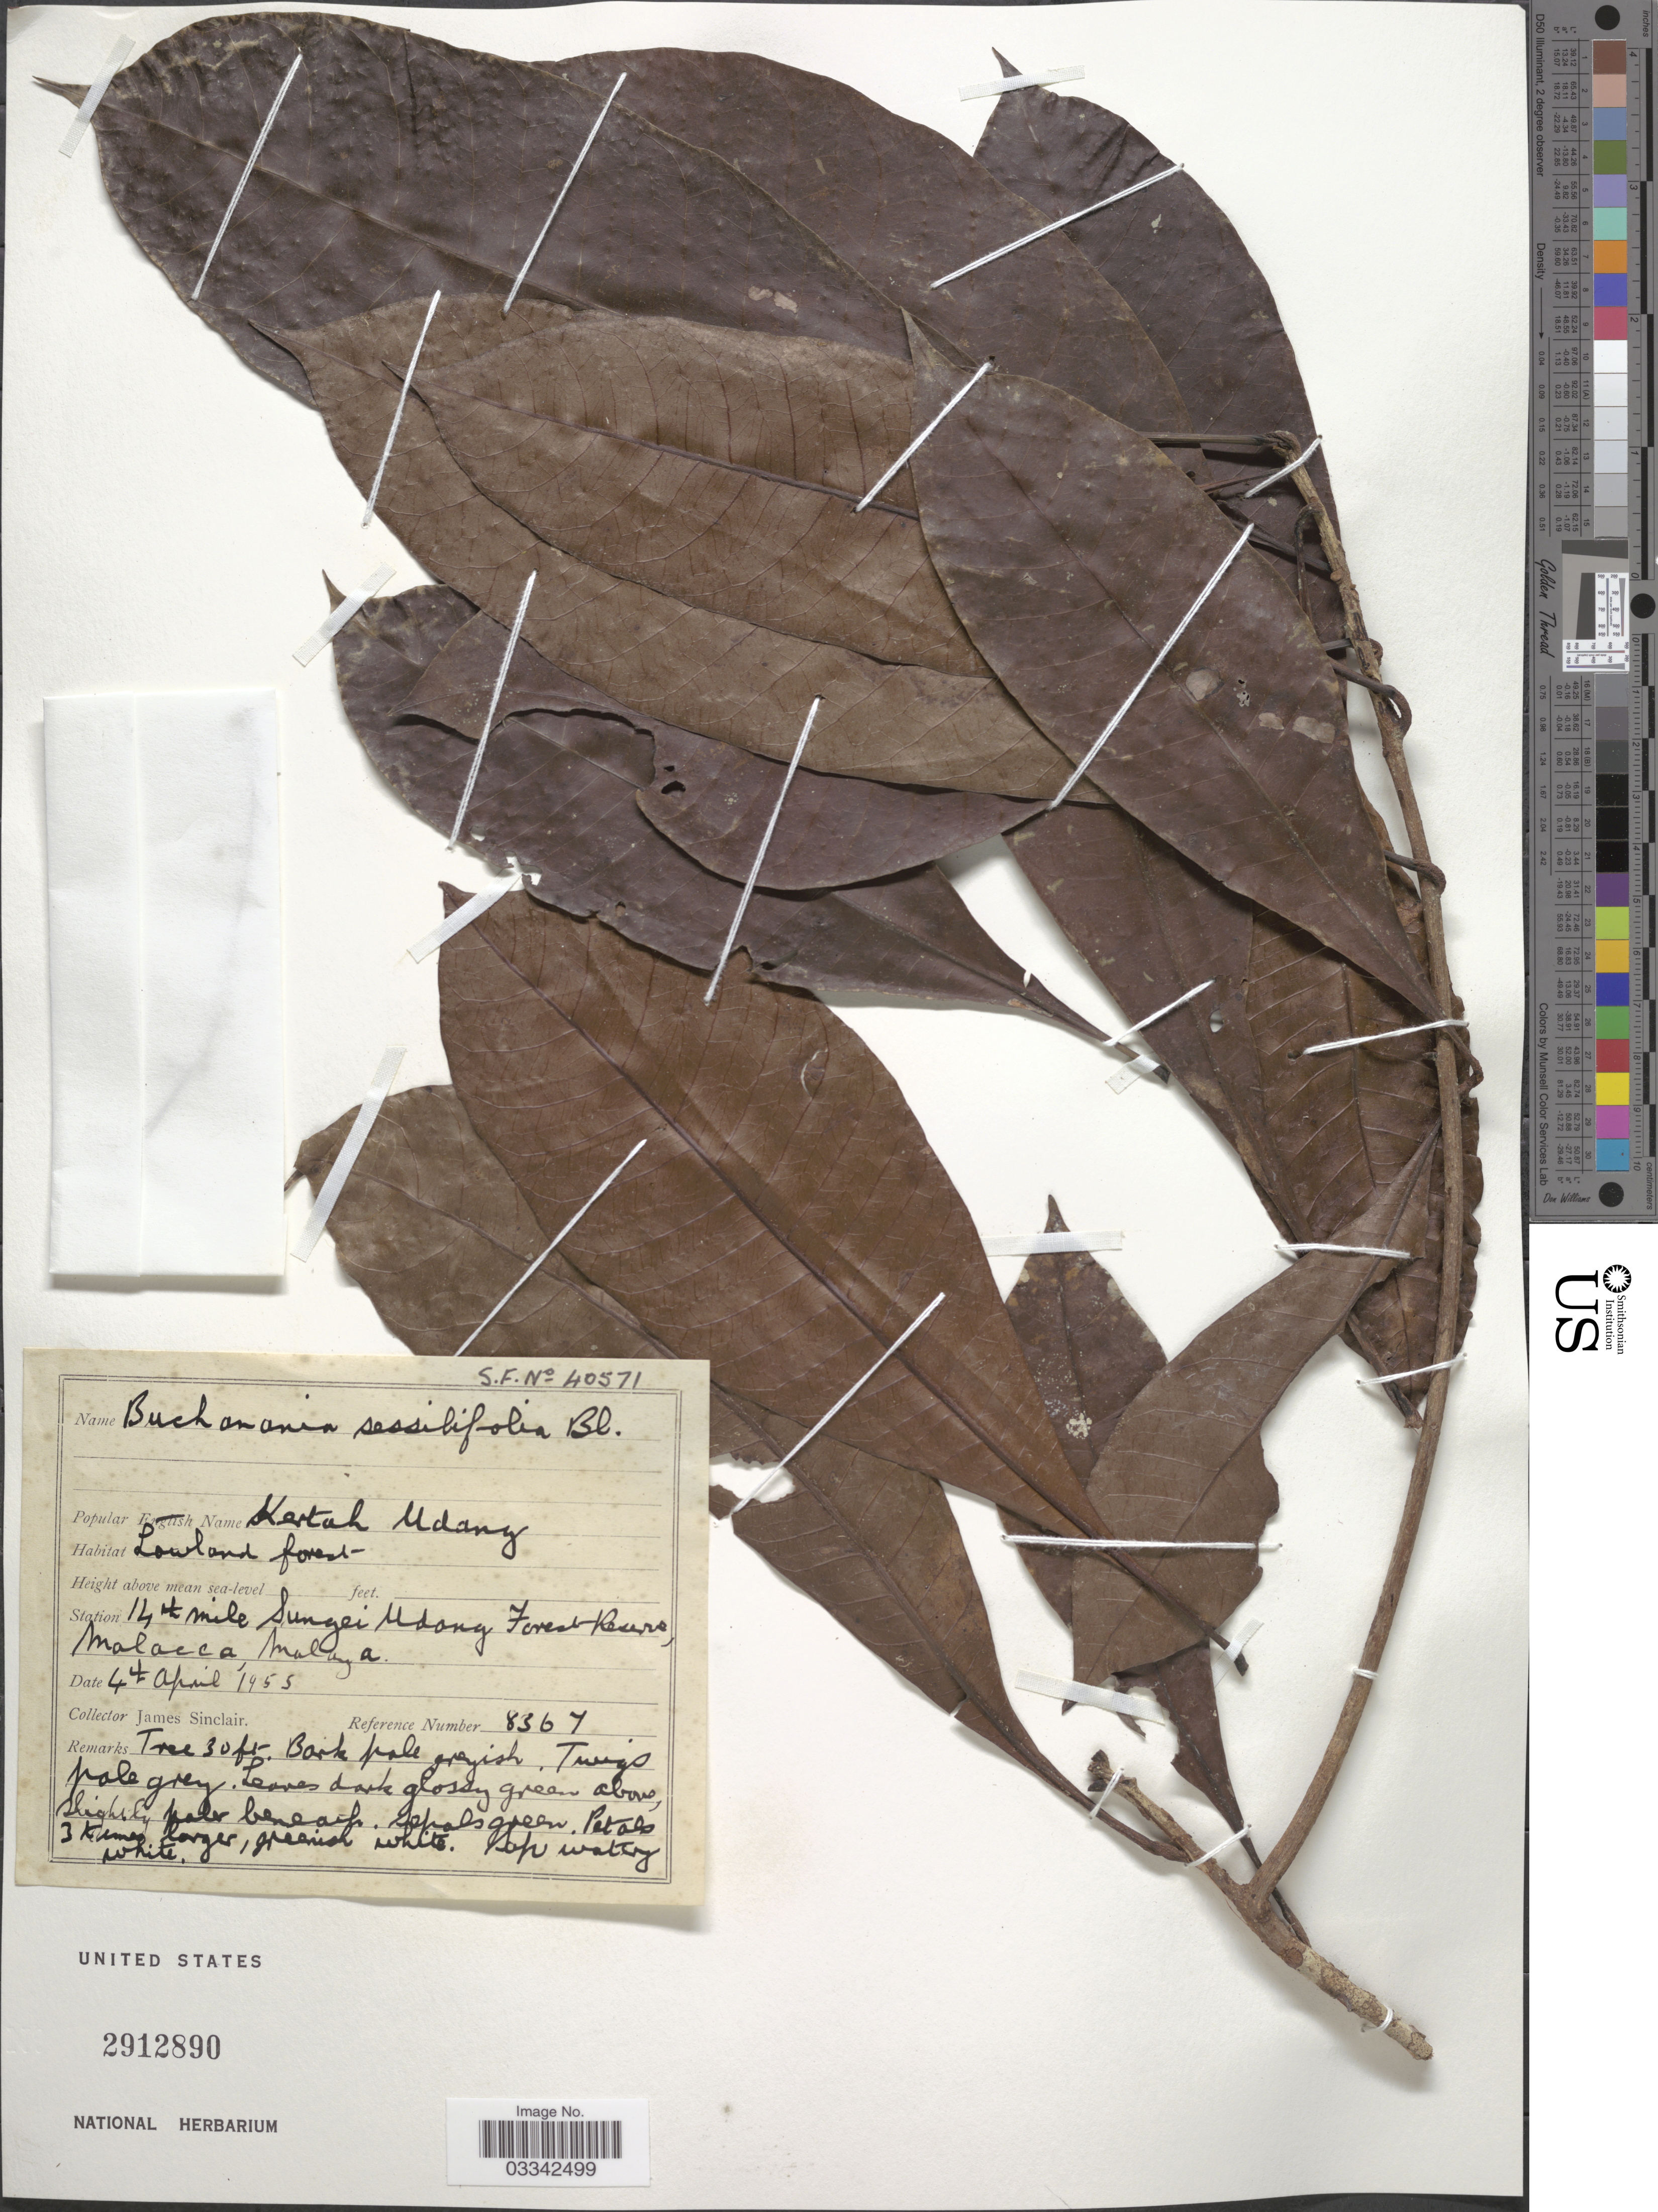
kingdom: Plantae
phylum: Tracheophyta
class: Magnoliopsida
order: Sapindales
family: Anacardiaceae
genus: Buchanania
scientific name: Buchanania sessilifolia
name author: Blume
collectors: J. Sinclair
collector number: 8367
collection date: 1955-04-04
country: Malaysia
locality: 14 th mile Sungei Udong Forest Reserve, Malacca, Malaya.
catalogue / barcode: US 2912890